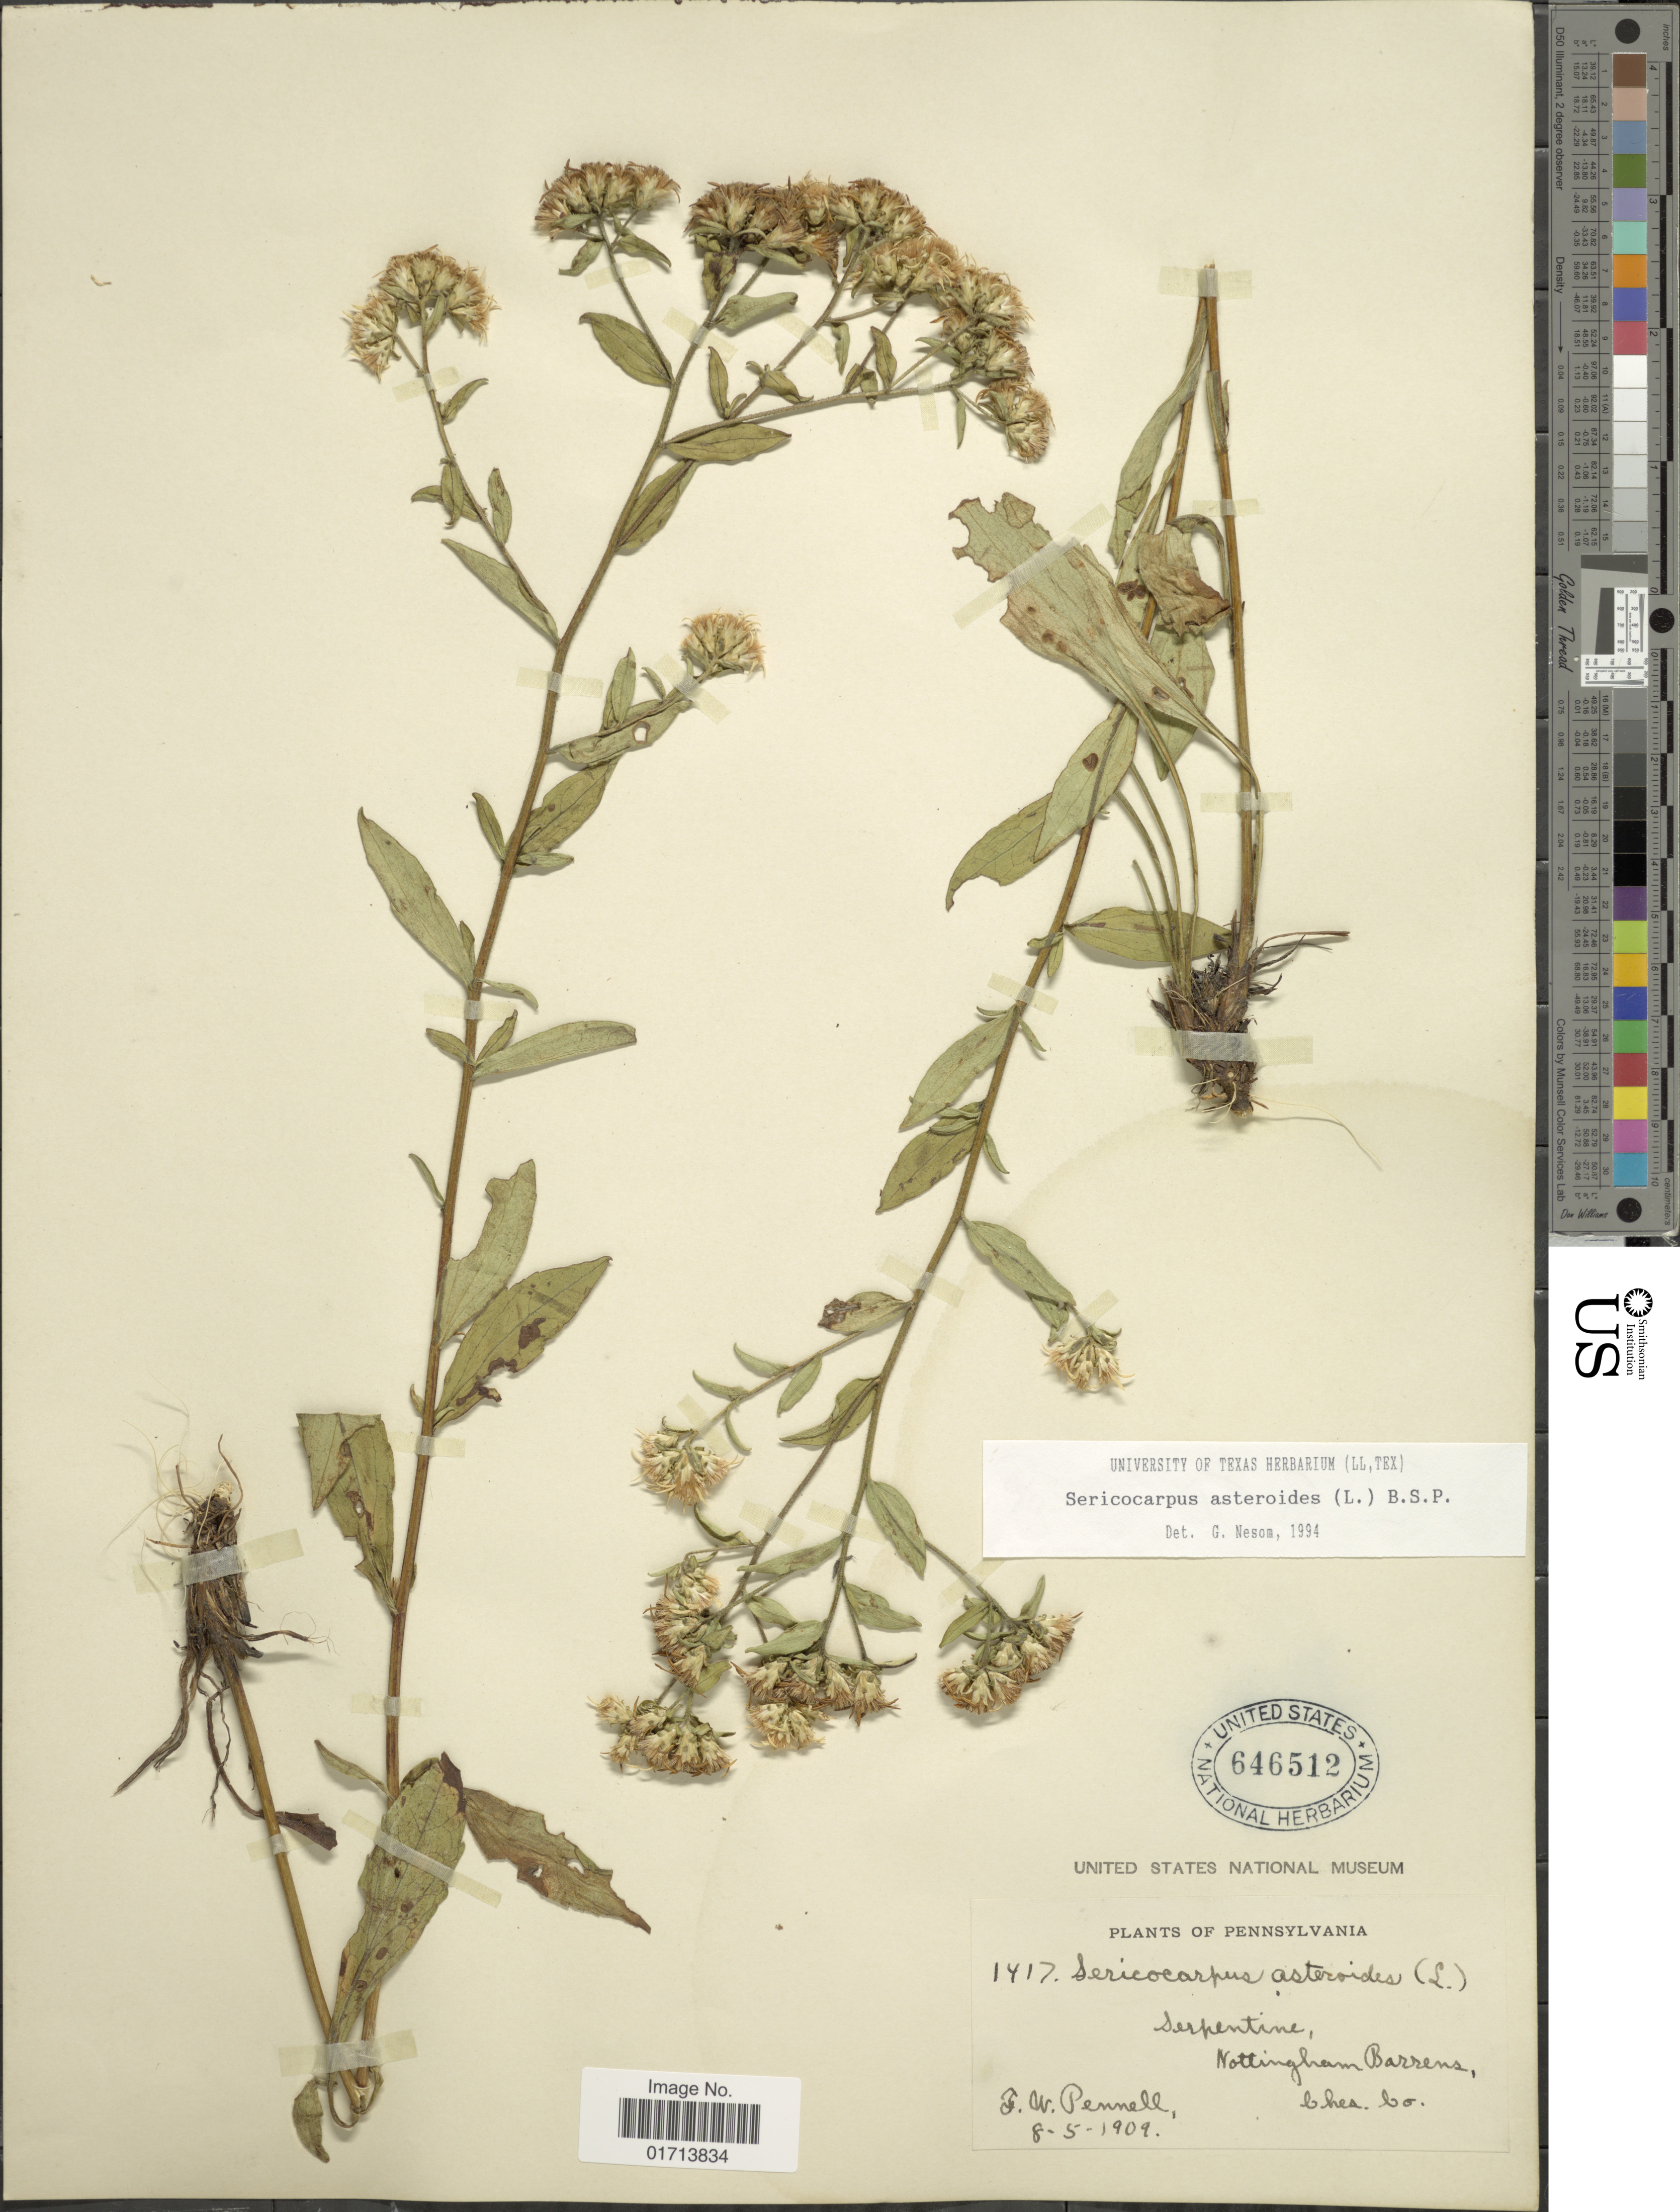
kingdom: Plantae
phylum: Tracheophyta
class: Magnoliopsida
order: Asterales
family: Asteraceae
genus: Sericocarpus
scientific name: Sericocarpus asteroides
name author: (L.) Britton, Stearns & Poggenb.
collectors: F. W. Pennell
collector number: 1417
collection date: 1909-08-05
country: United States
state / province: Pennsylvania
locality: Serpentine, Nottingham Barrens, Ches. Co.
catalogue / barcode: US 646512